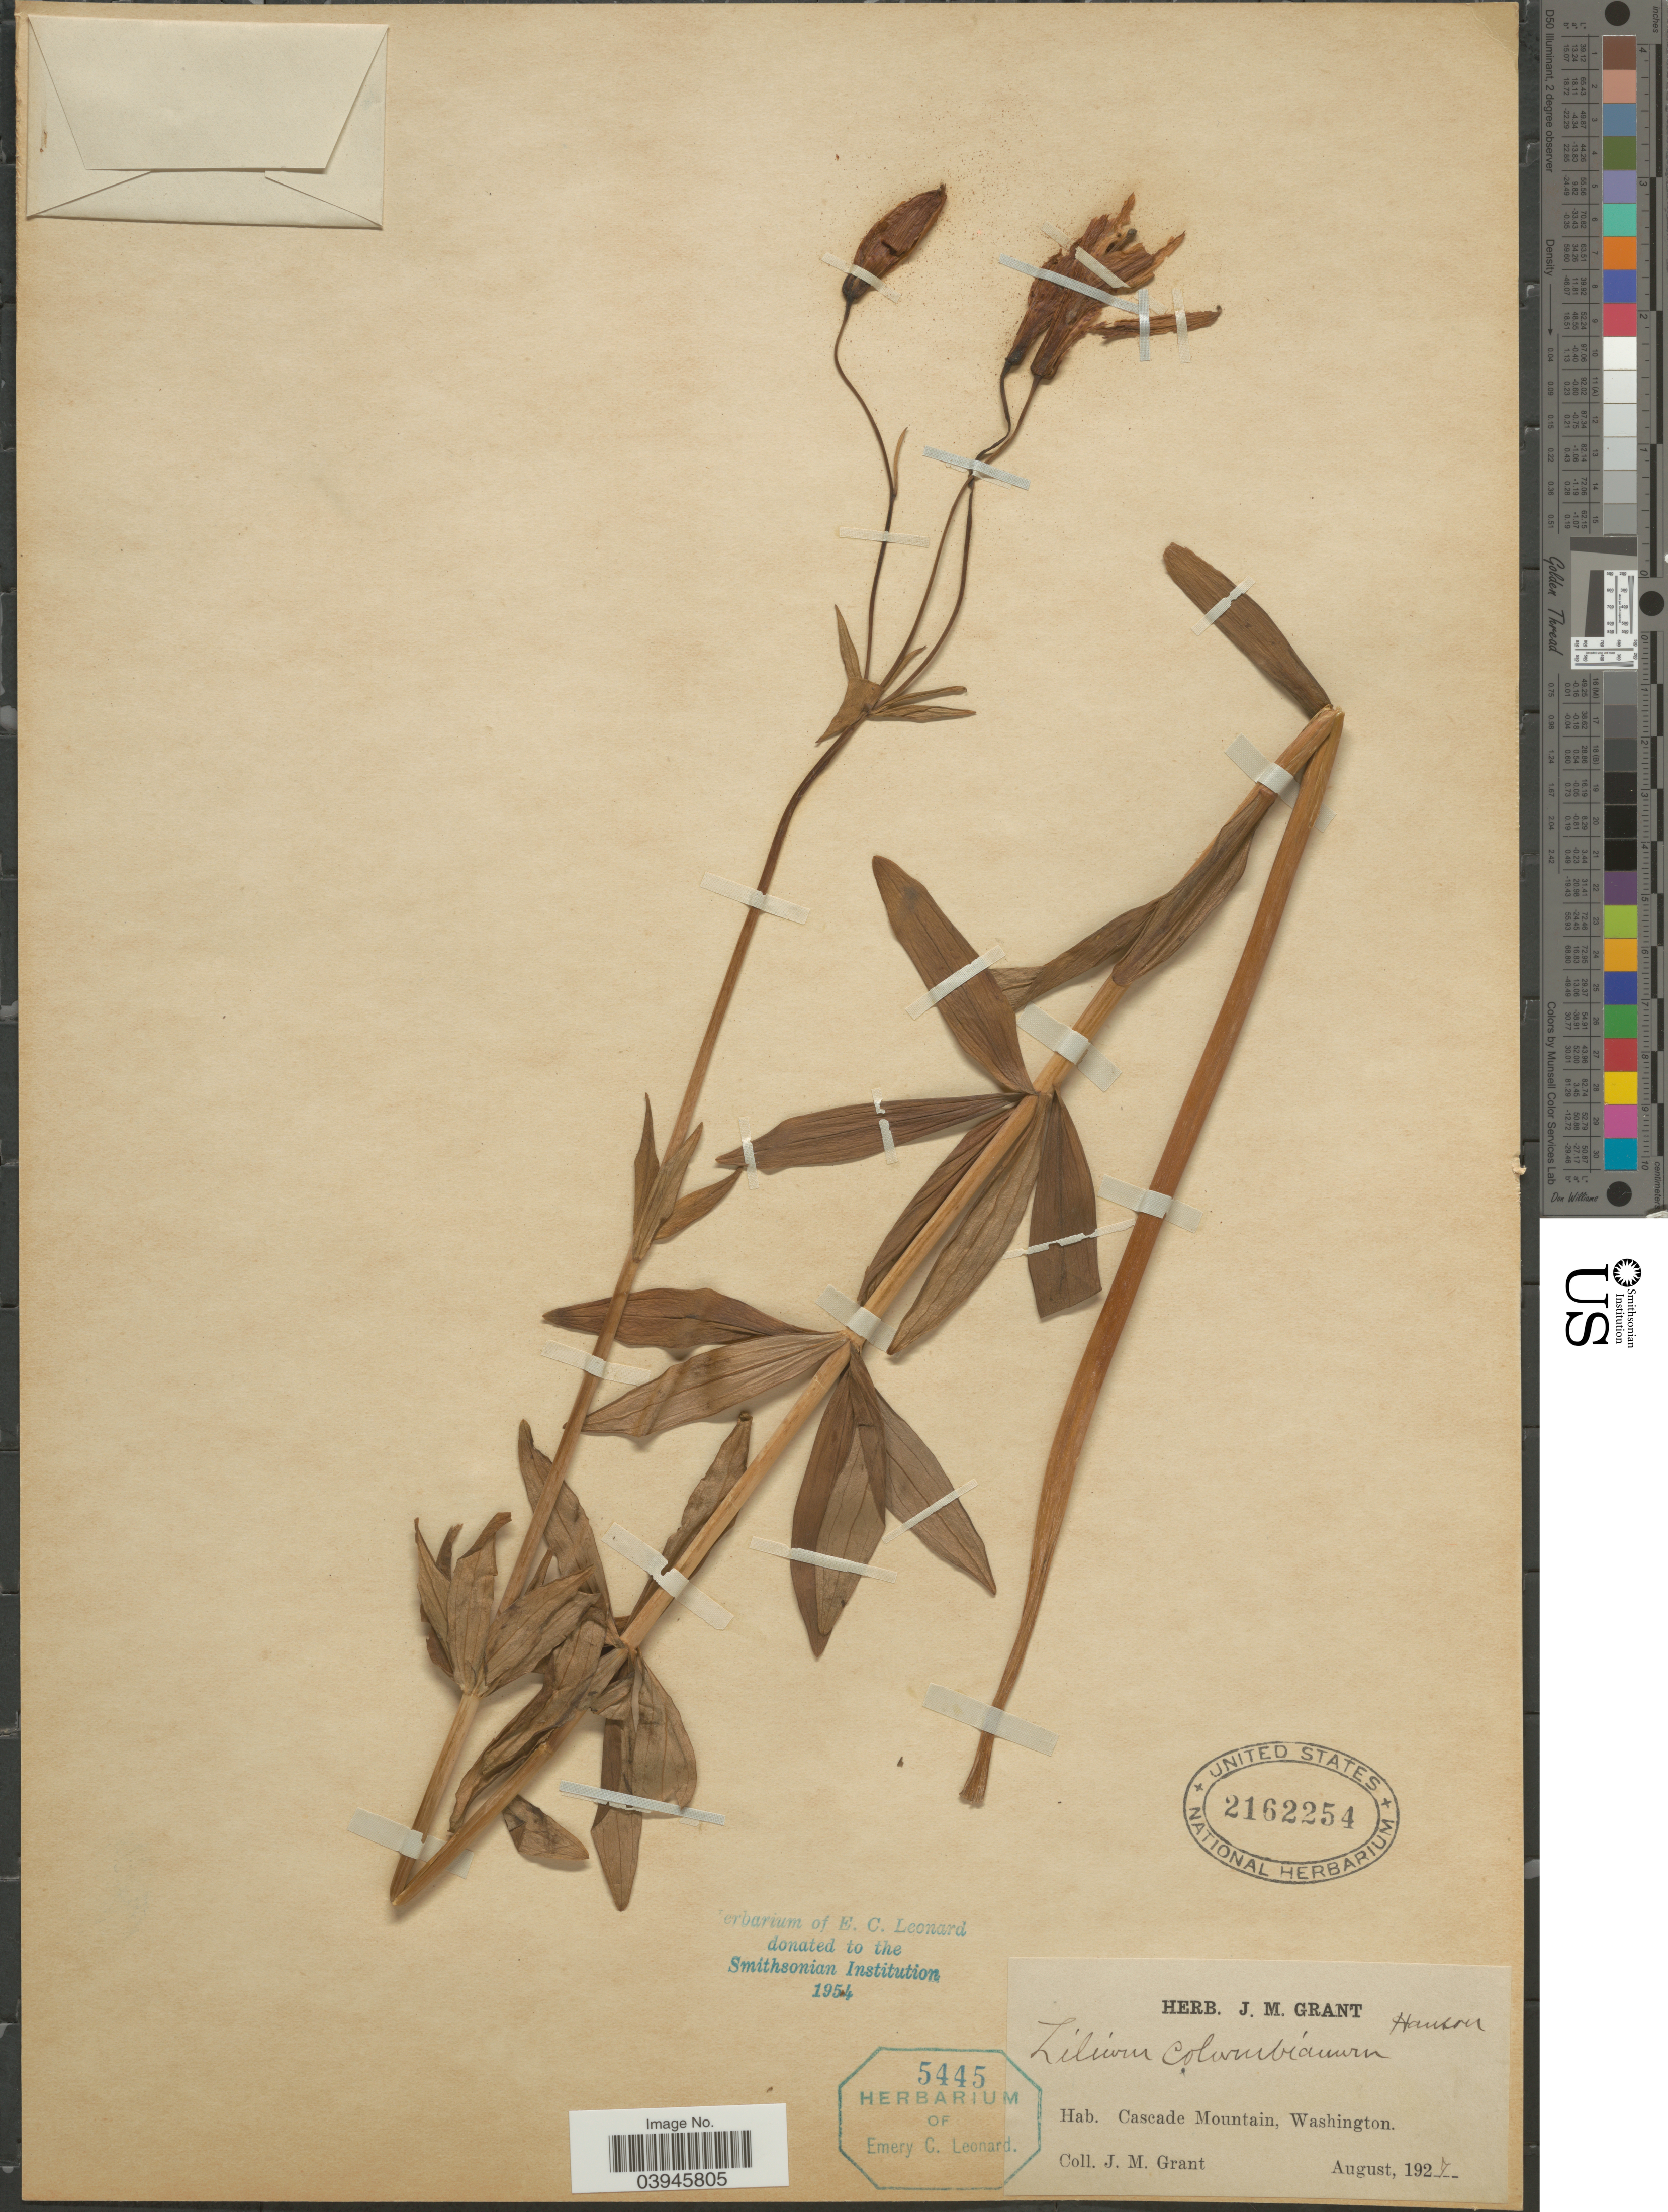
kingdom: Plantae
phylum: Tracheophyta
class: Liliopsida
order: Liliales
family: Liliaceae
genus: Lilium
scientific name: Lilium columbianum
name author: Leichtlin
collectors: J. M. Grant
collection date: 1927-08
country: United States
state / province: Washington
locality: Cascade Mountain.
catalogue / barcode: US 2162254